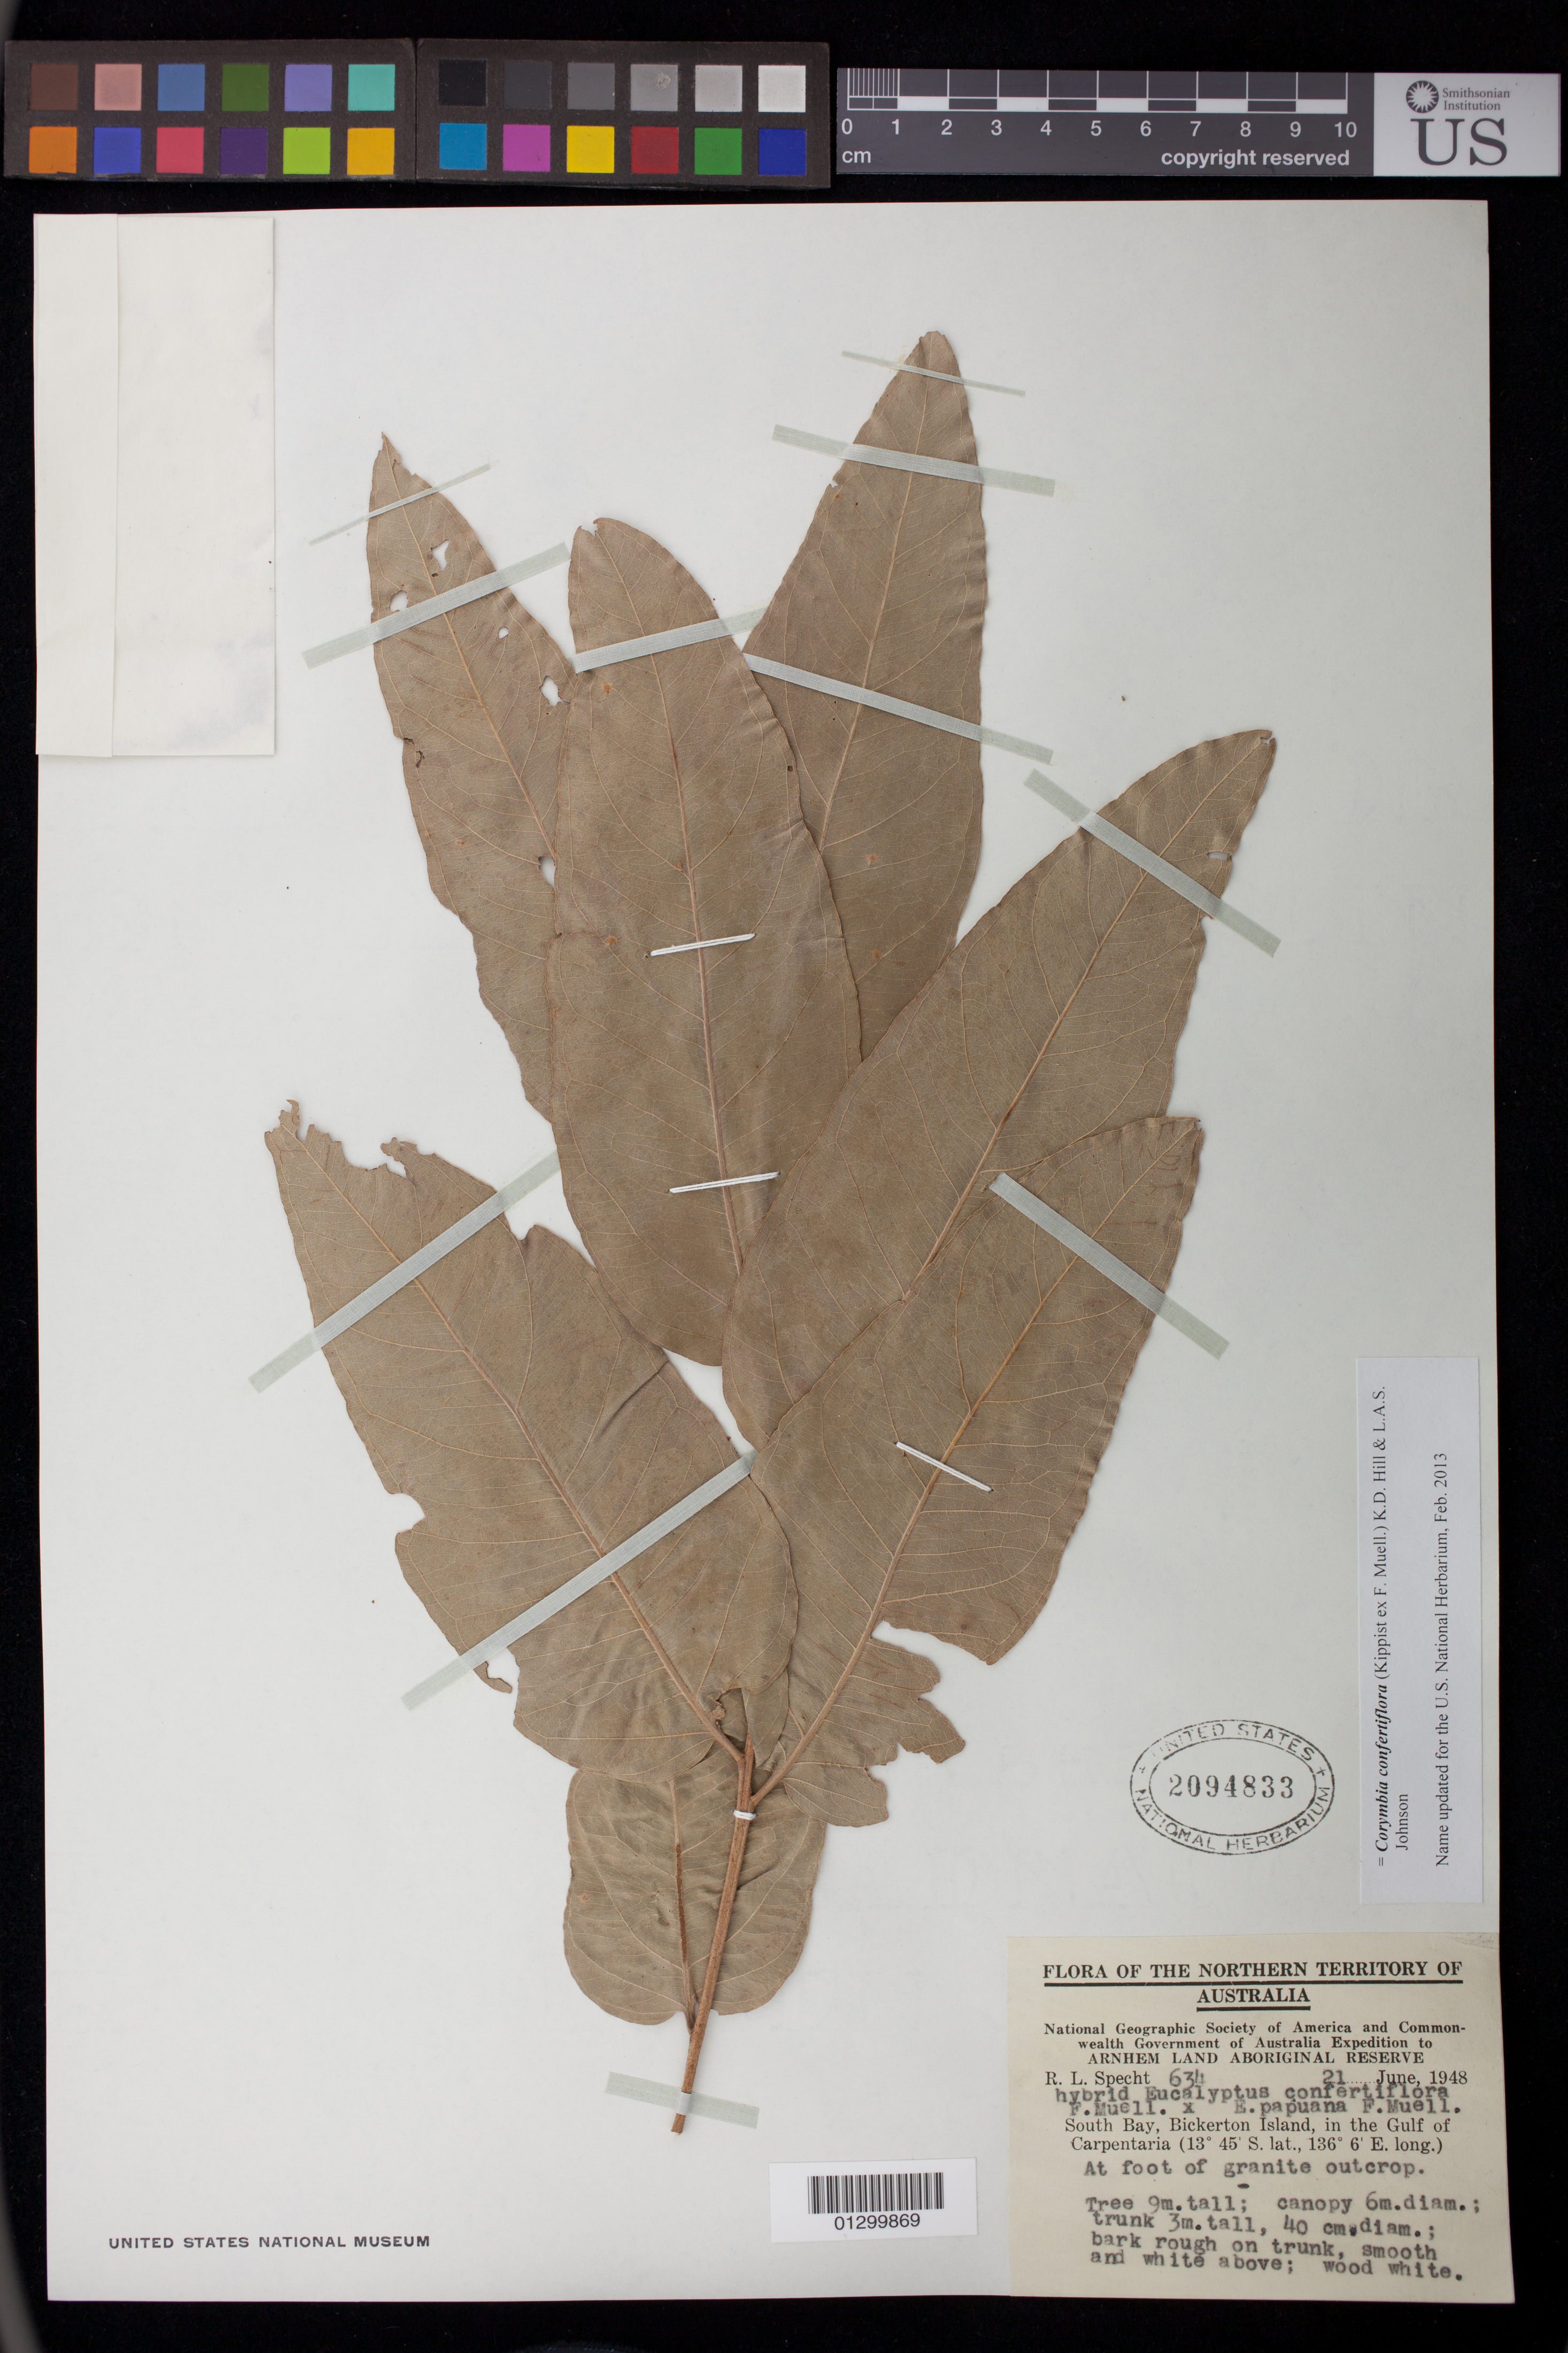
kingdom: Plantae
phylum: Tracheophyta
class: Magnoliopsida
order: Myrtales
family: Myrtaceae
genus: Corymbia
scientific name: Corymbia confertiflora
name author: (F. Muell. ex Kippist) K.D. Hill & L.A.S. Johnson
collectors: R. L. Specht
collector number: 634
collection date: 1948-06-21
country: Australia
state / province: Northern Territory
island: Bickerton Island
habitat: At foot of granite outcrop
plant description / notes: Tree 9 m. tall; canopy 6 m. diam.; trunk 3 m. tall, 40 cm. diam.; bark rough on trunk, smooth and white above; wood white.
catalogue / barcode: US 2094833